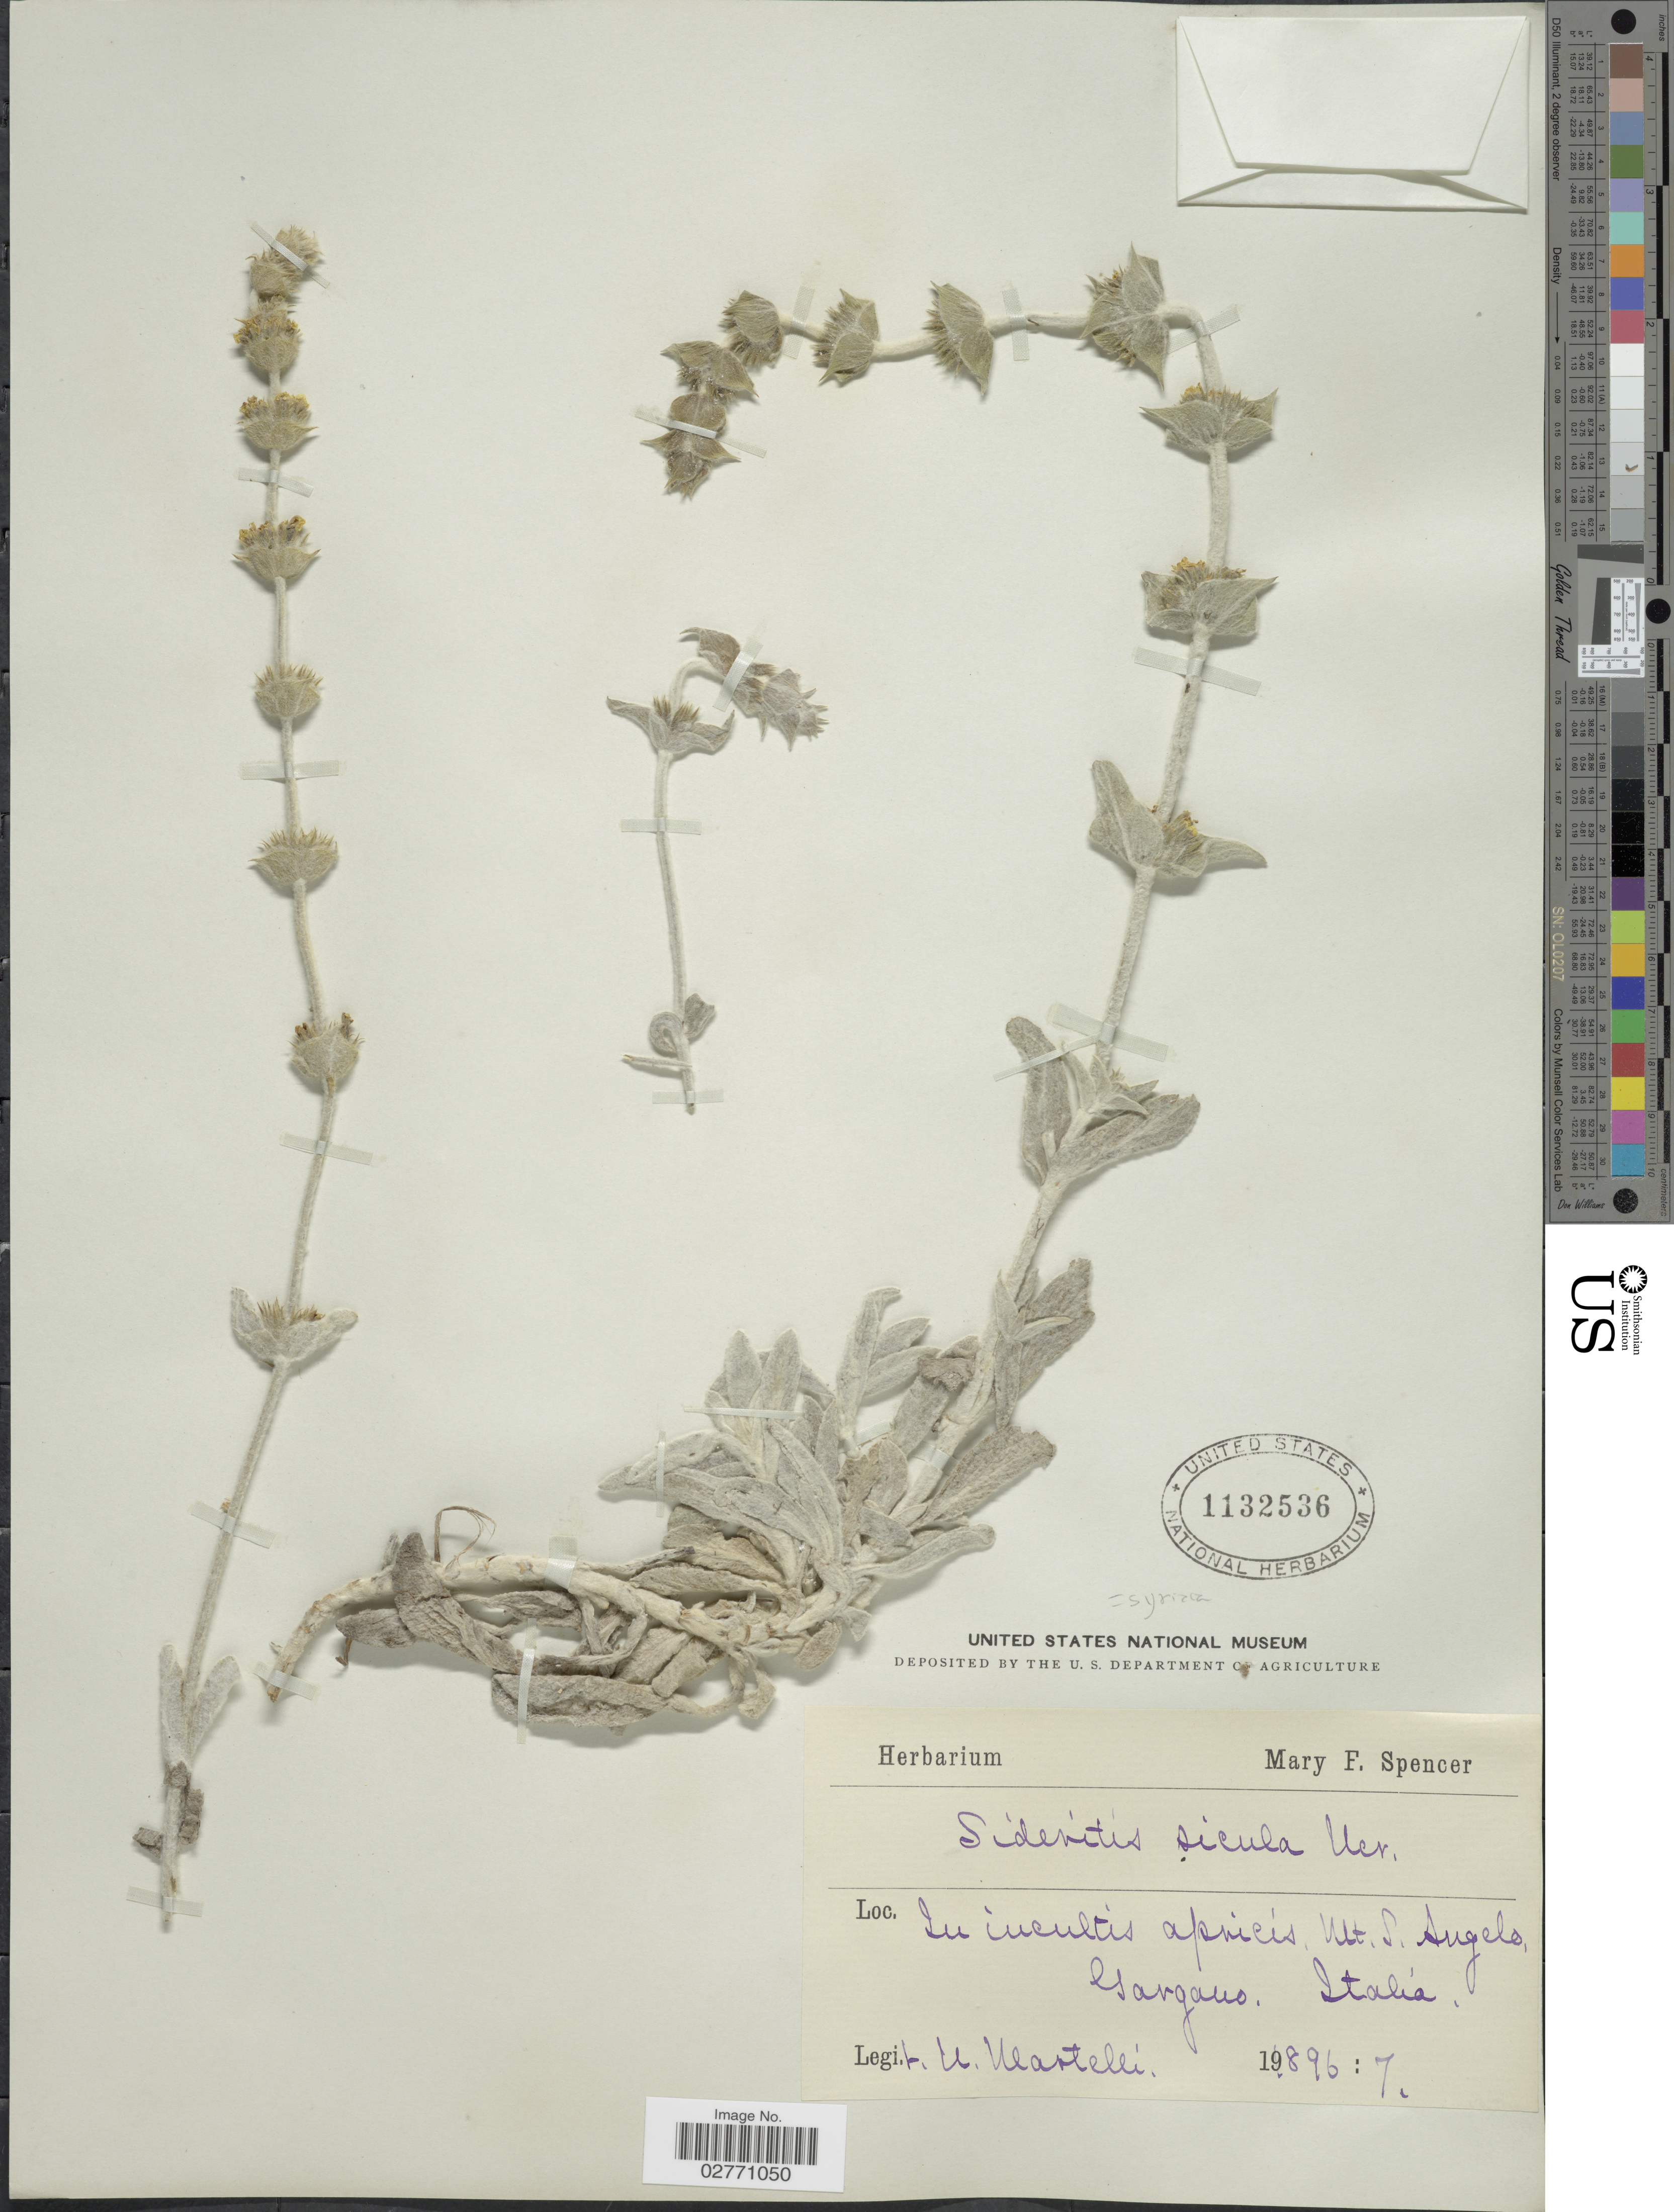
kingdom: Plantae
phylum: Tracheophyta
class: Magnoliopsida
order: Lamiales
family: Lamiaceae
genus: Sideritis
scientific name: Sideritis syriaca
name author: L.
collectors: U. Martelli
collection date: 1896-07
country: Italy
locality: Du incultis aprieis Mt. S. Angelo, Gargano. Italia.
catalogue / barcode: US 1132536